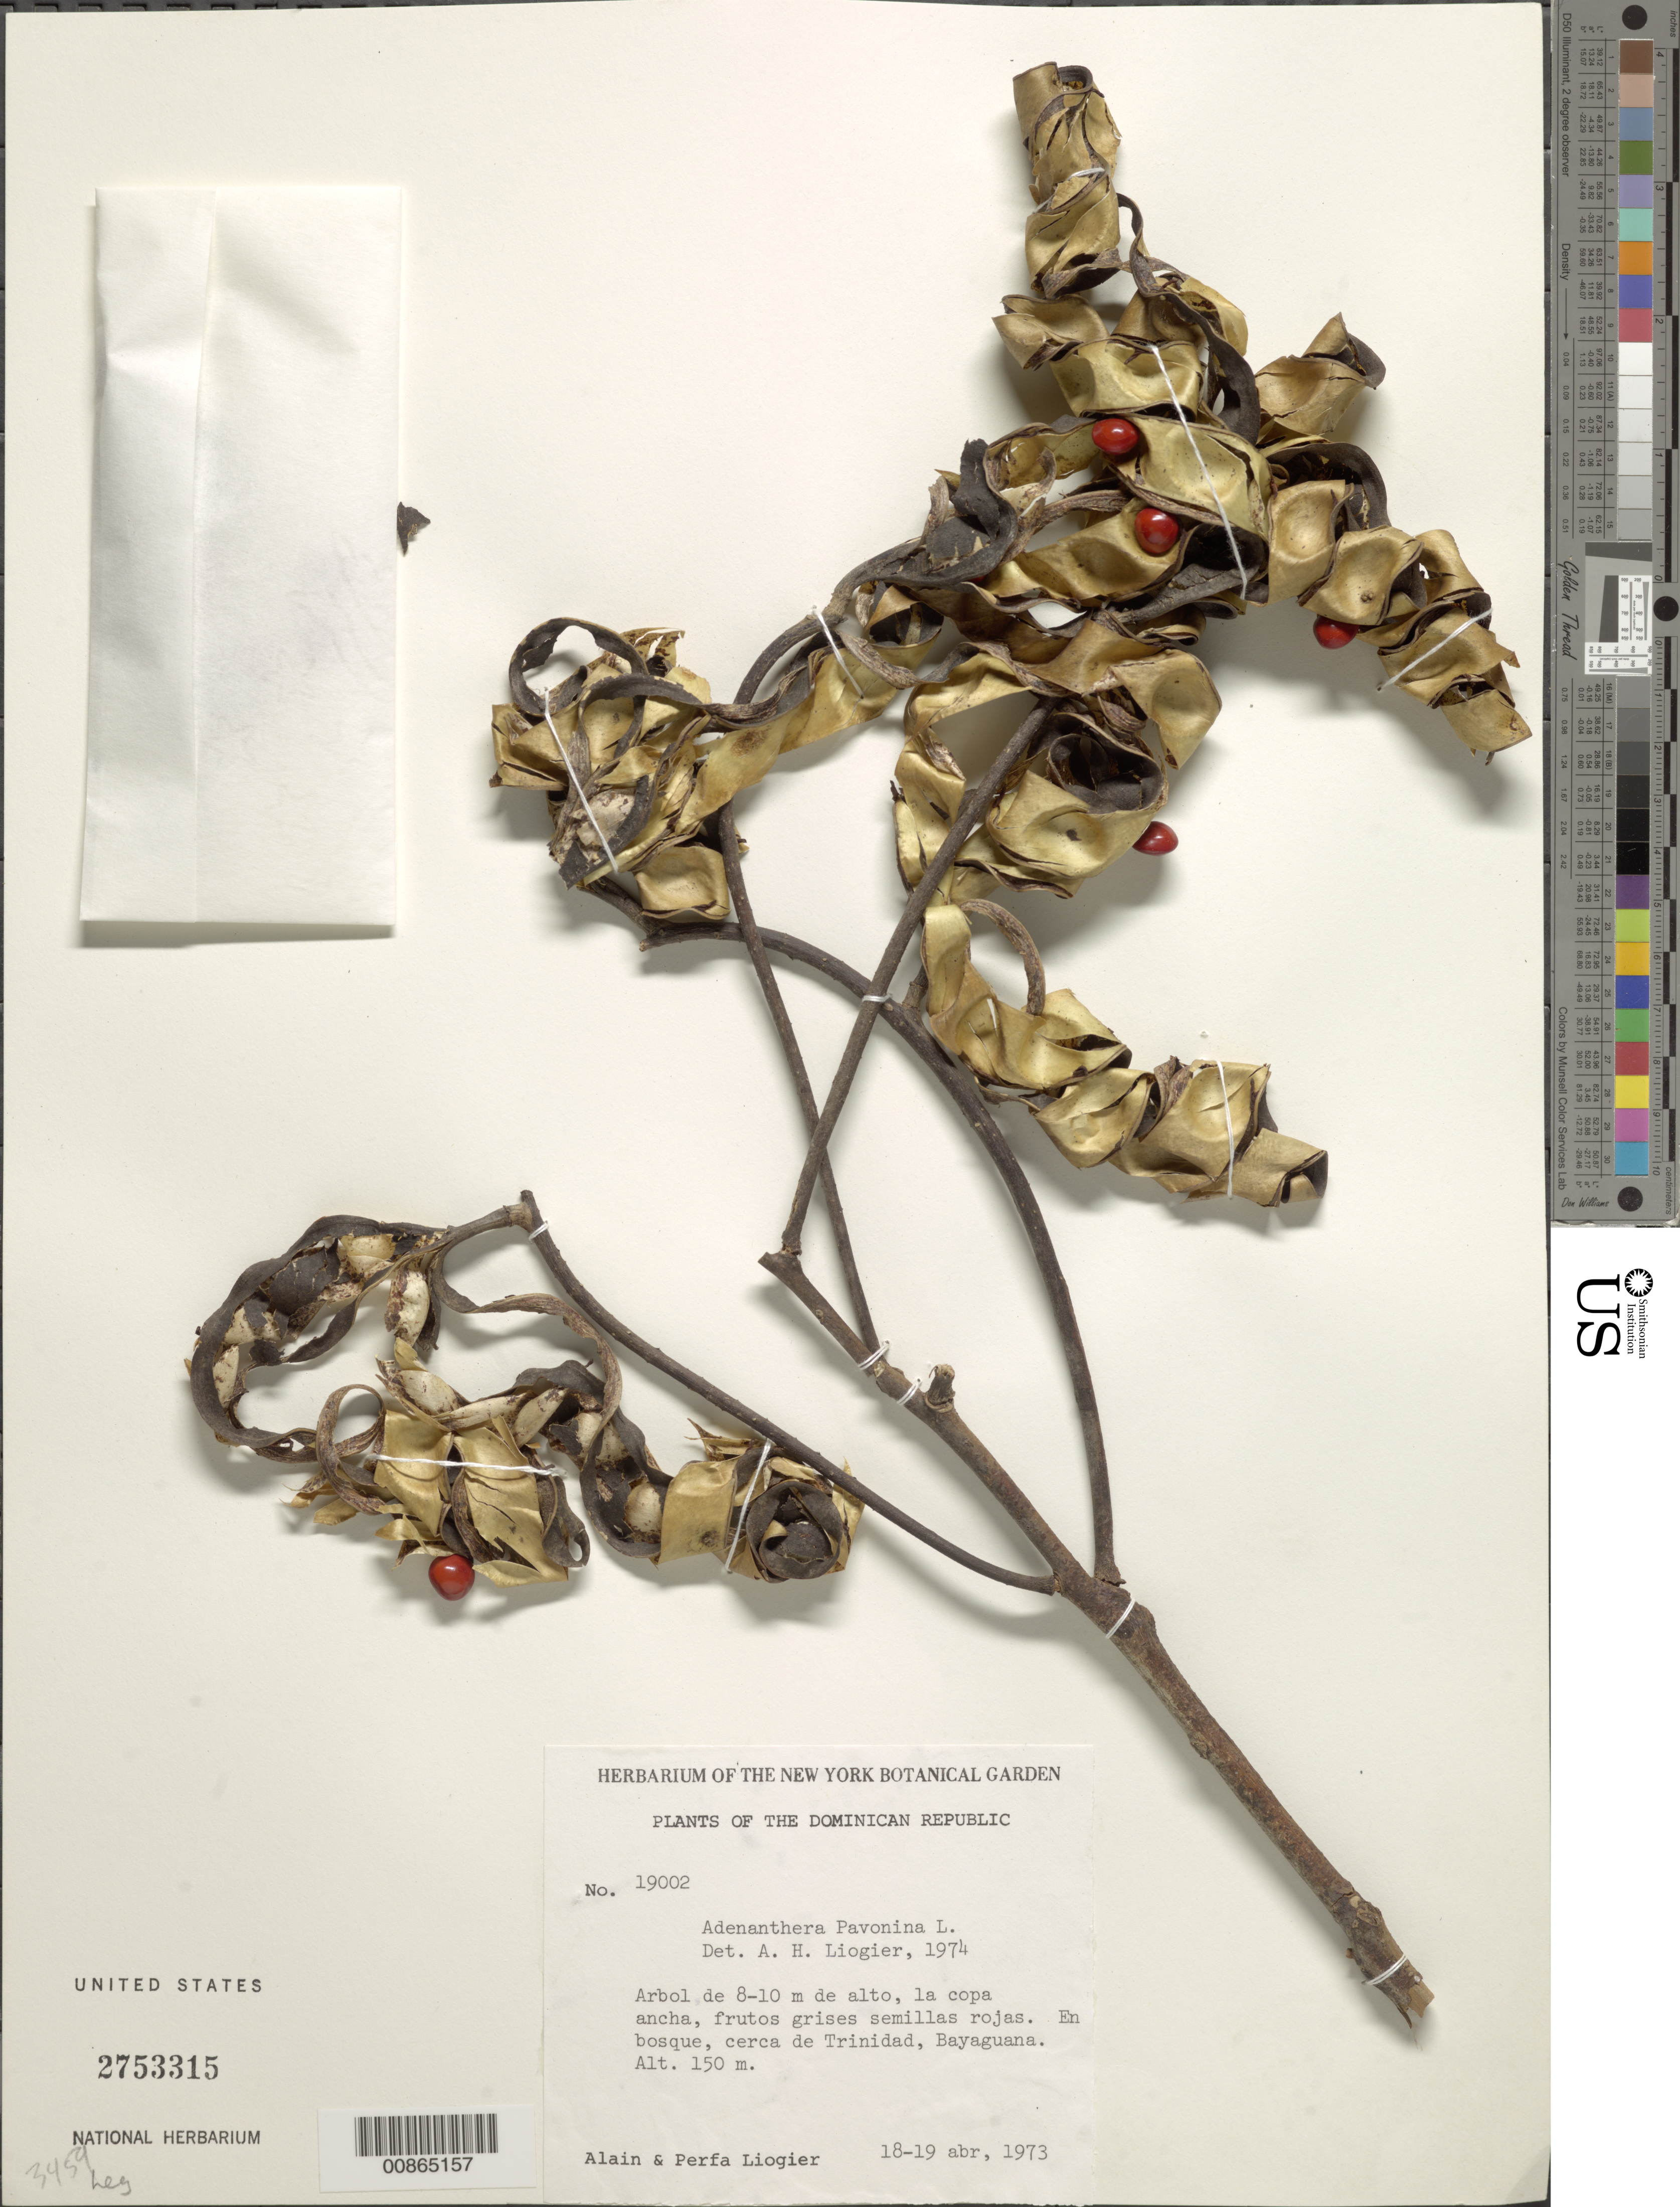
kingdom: Plantae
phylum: Tracheophyta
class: Magnoliopsida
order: Fabales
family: Fabaceae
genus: Adenanthera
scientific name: Adenanthera pavonina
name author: L.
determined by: Liogier, Alain H.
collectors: A. H. Liogier & M. P. Liogier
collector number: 19002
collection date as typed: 18 Apr 1973 to 19 Apr 1973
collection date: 1973-04-18/1973-04-19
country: Dominican Republic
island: Hispaniola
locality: Cerca de Trinidad, Bayaguana.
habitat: En bosque.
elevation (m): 150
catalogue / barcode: US 2753315